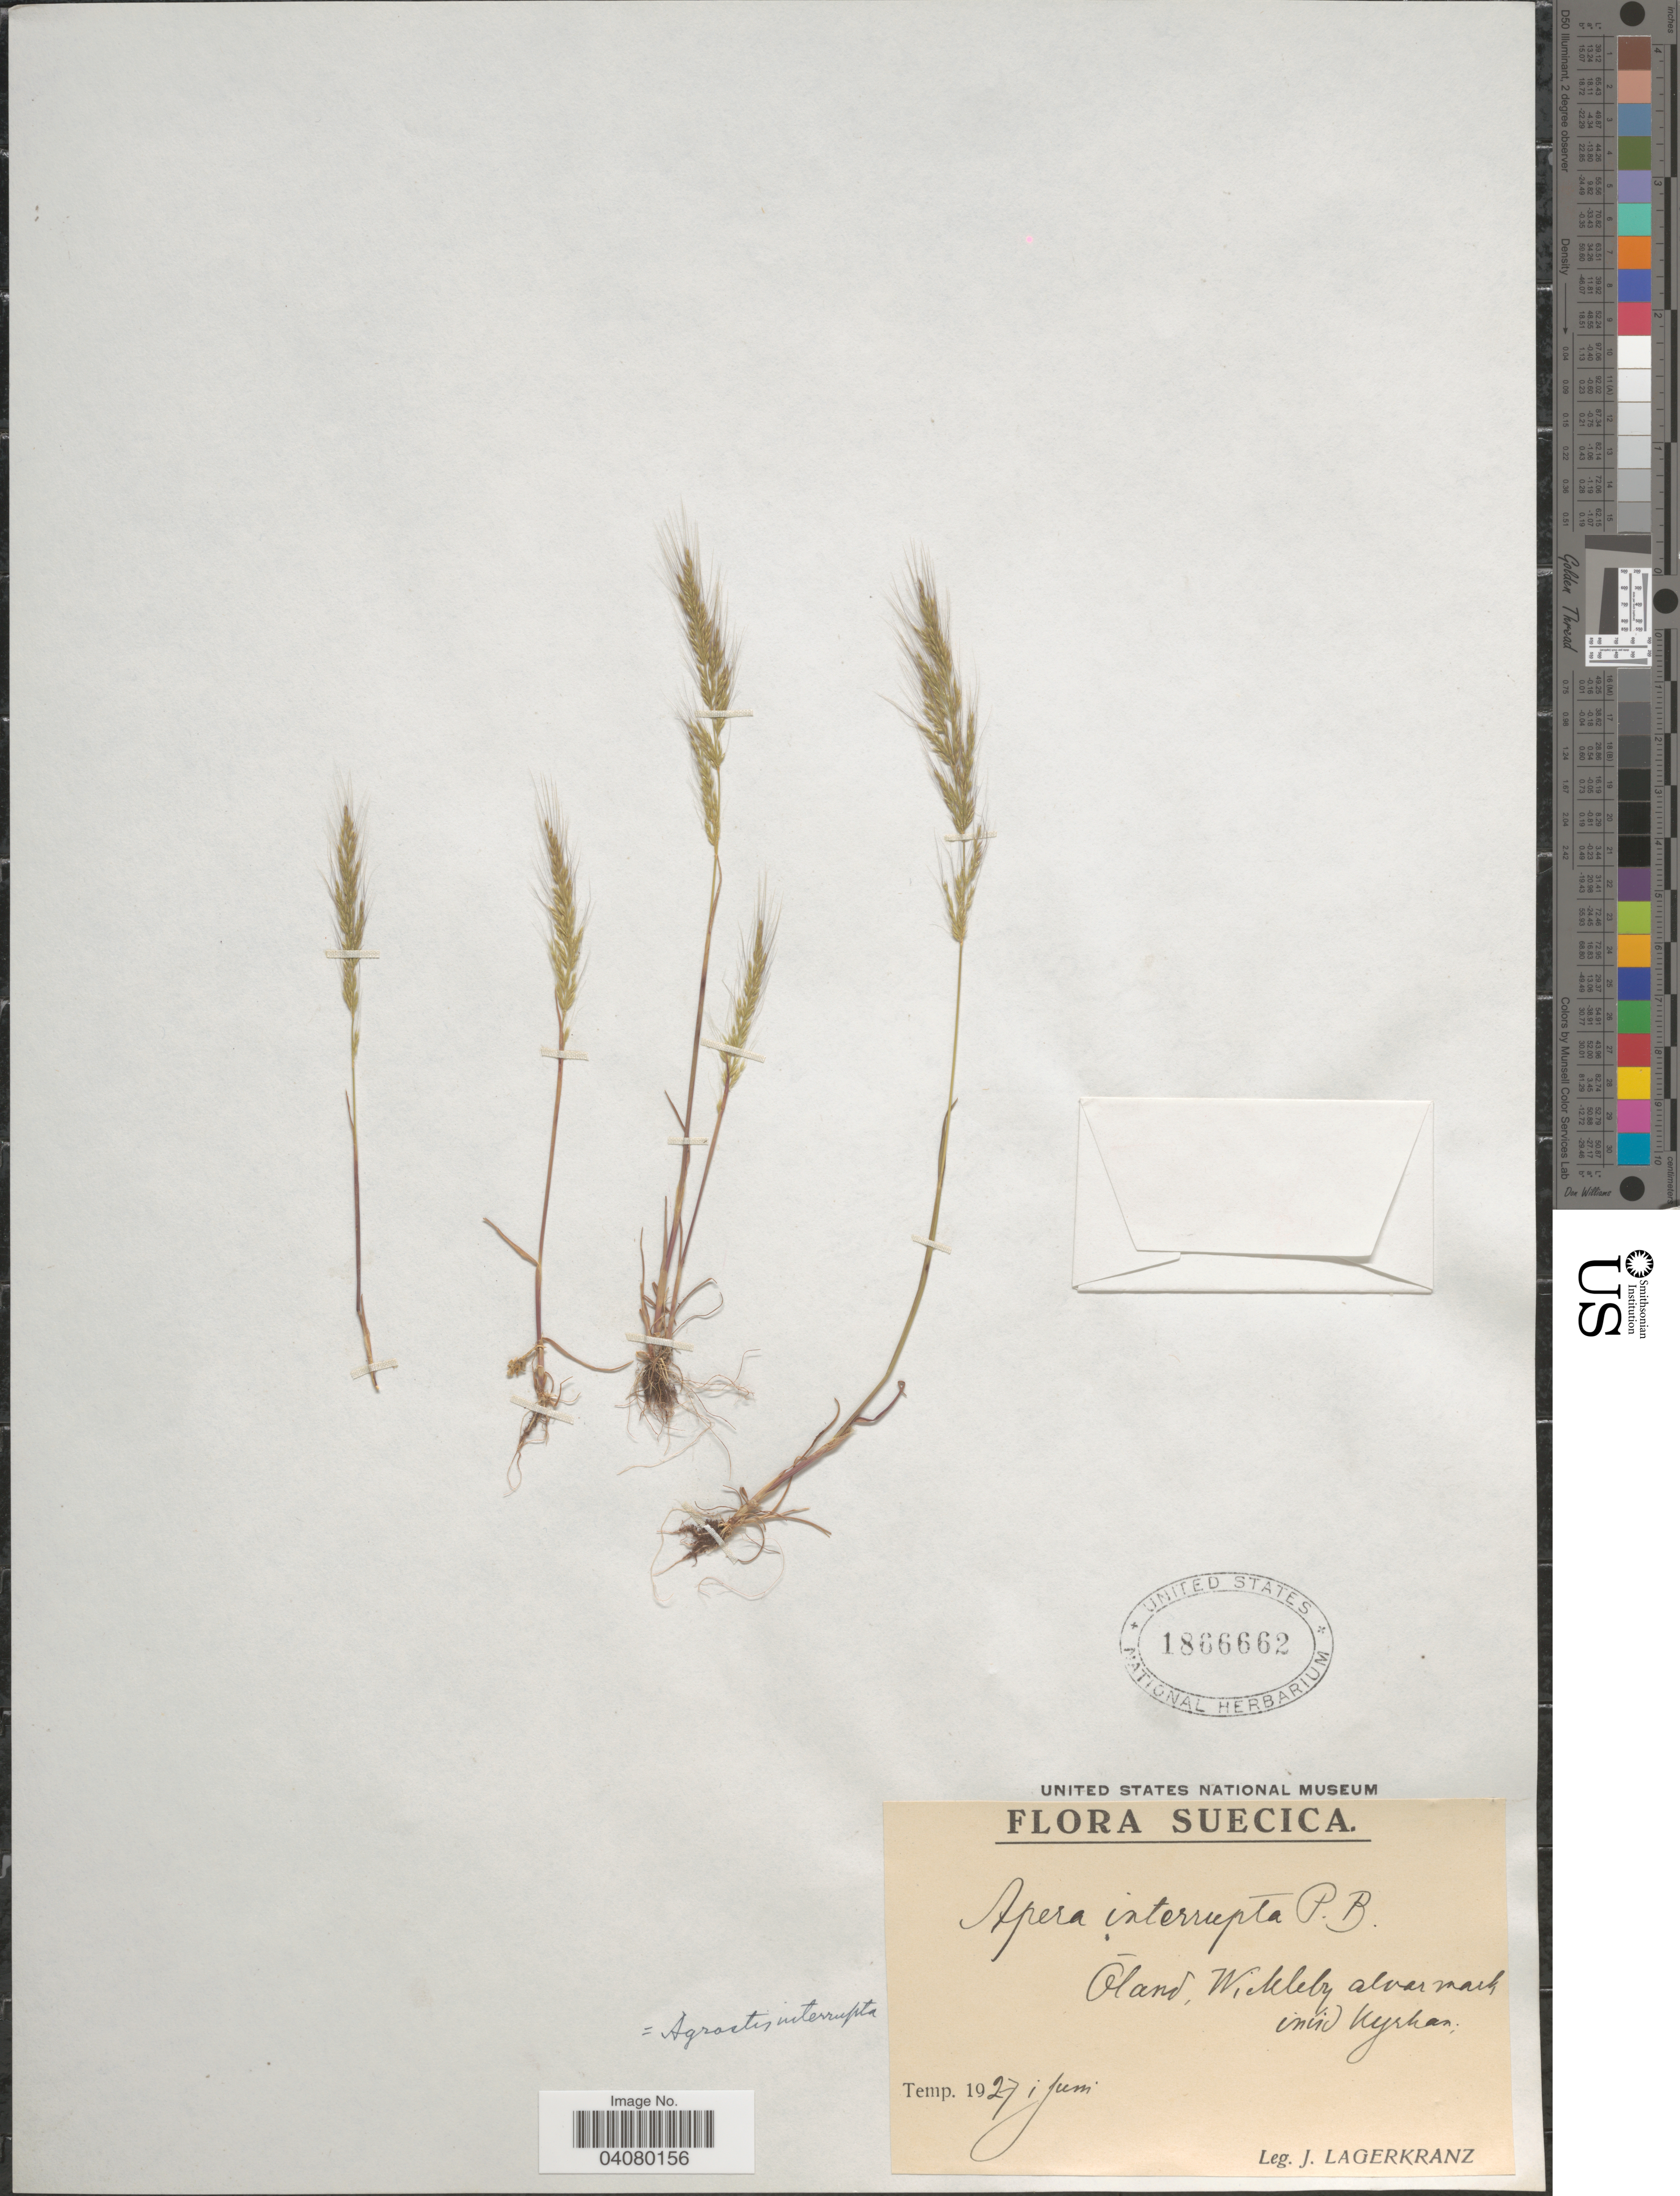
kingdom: Plantae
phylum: Tracheophyta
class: Liliopsida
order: Poales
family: Poaceae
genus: Apera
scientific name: Apera interrupta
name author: (L.) P. Beauv.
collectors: J. Lagerkranz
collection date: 1927-06-01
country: Sweden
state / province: Kalmar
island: Oland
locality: Suecica. Oland, Wickleby alvar mark incid Kyrkan.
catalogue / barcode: US 1866662